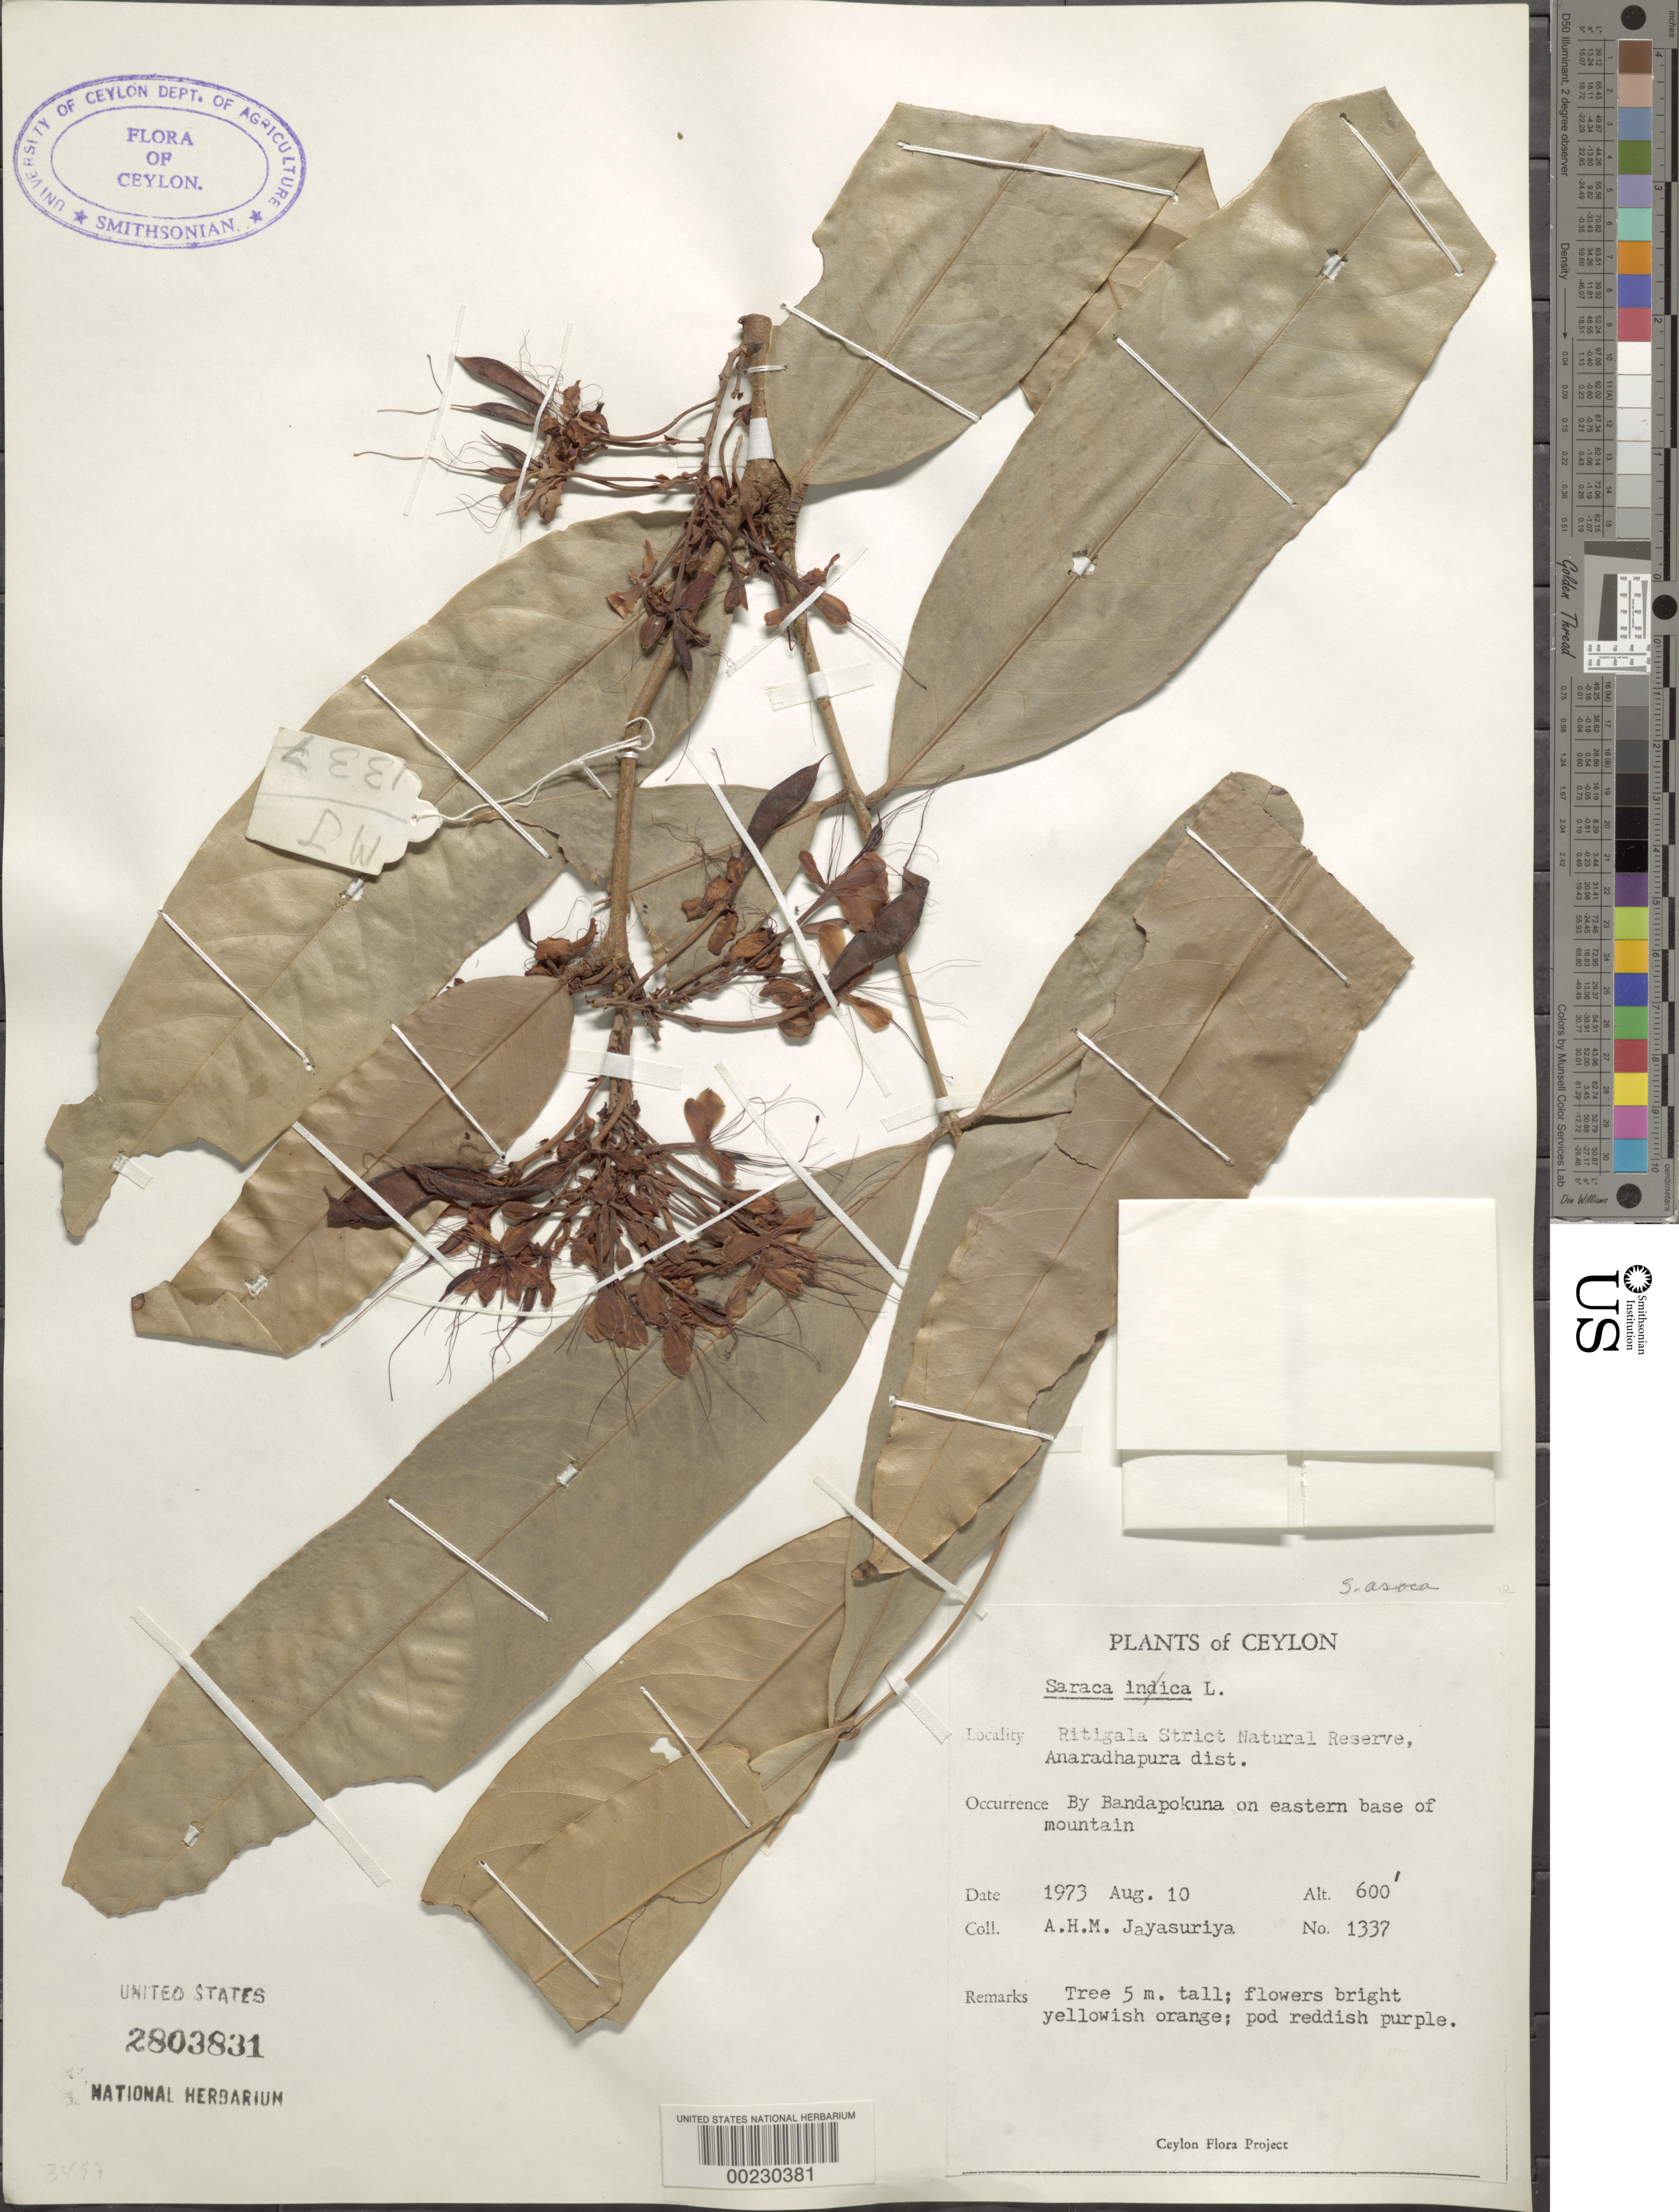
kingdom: Plantae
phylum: Tracheophyta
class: Magnoliopsida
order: Fabales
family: Fabaceae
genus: Saraca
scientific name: Saraca asoca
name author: (Roxb.) Willd.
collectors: A. H. Jayasuriya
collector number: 1337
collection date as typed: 10 Aug 1973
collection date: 1973-08-10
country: Sri Lanka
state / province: North Central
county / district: Anaradhapura Dist.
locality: Ritigala strict natural reserve, by bandapokuna on eastern base of mountain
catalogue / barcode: US 2803831